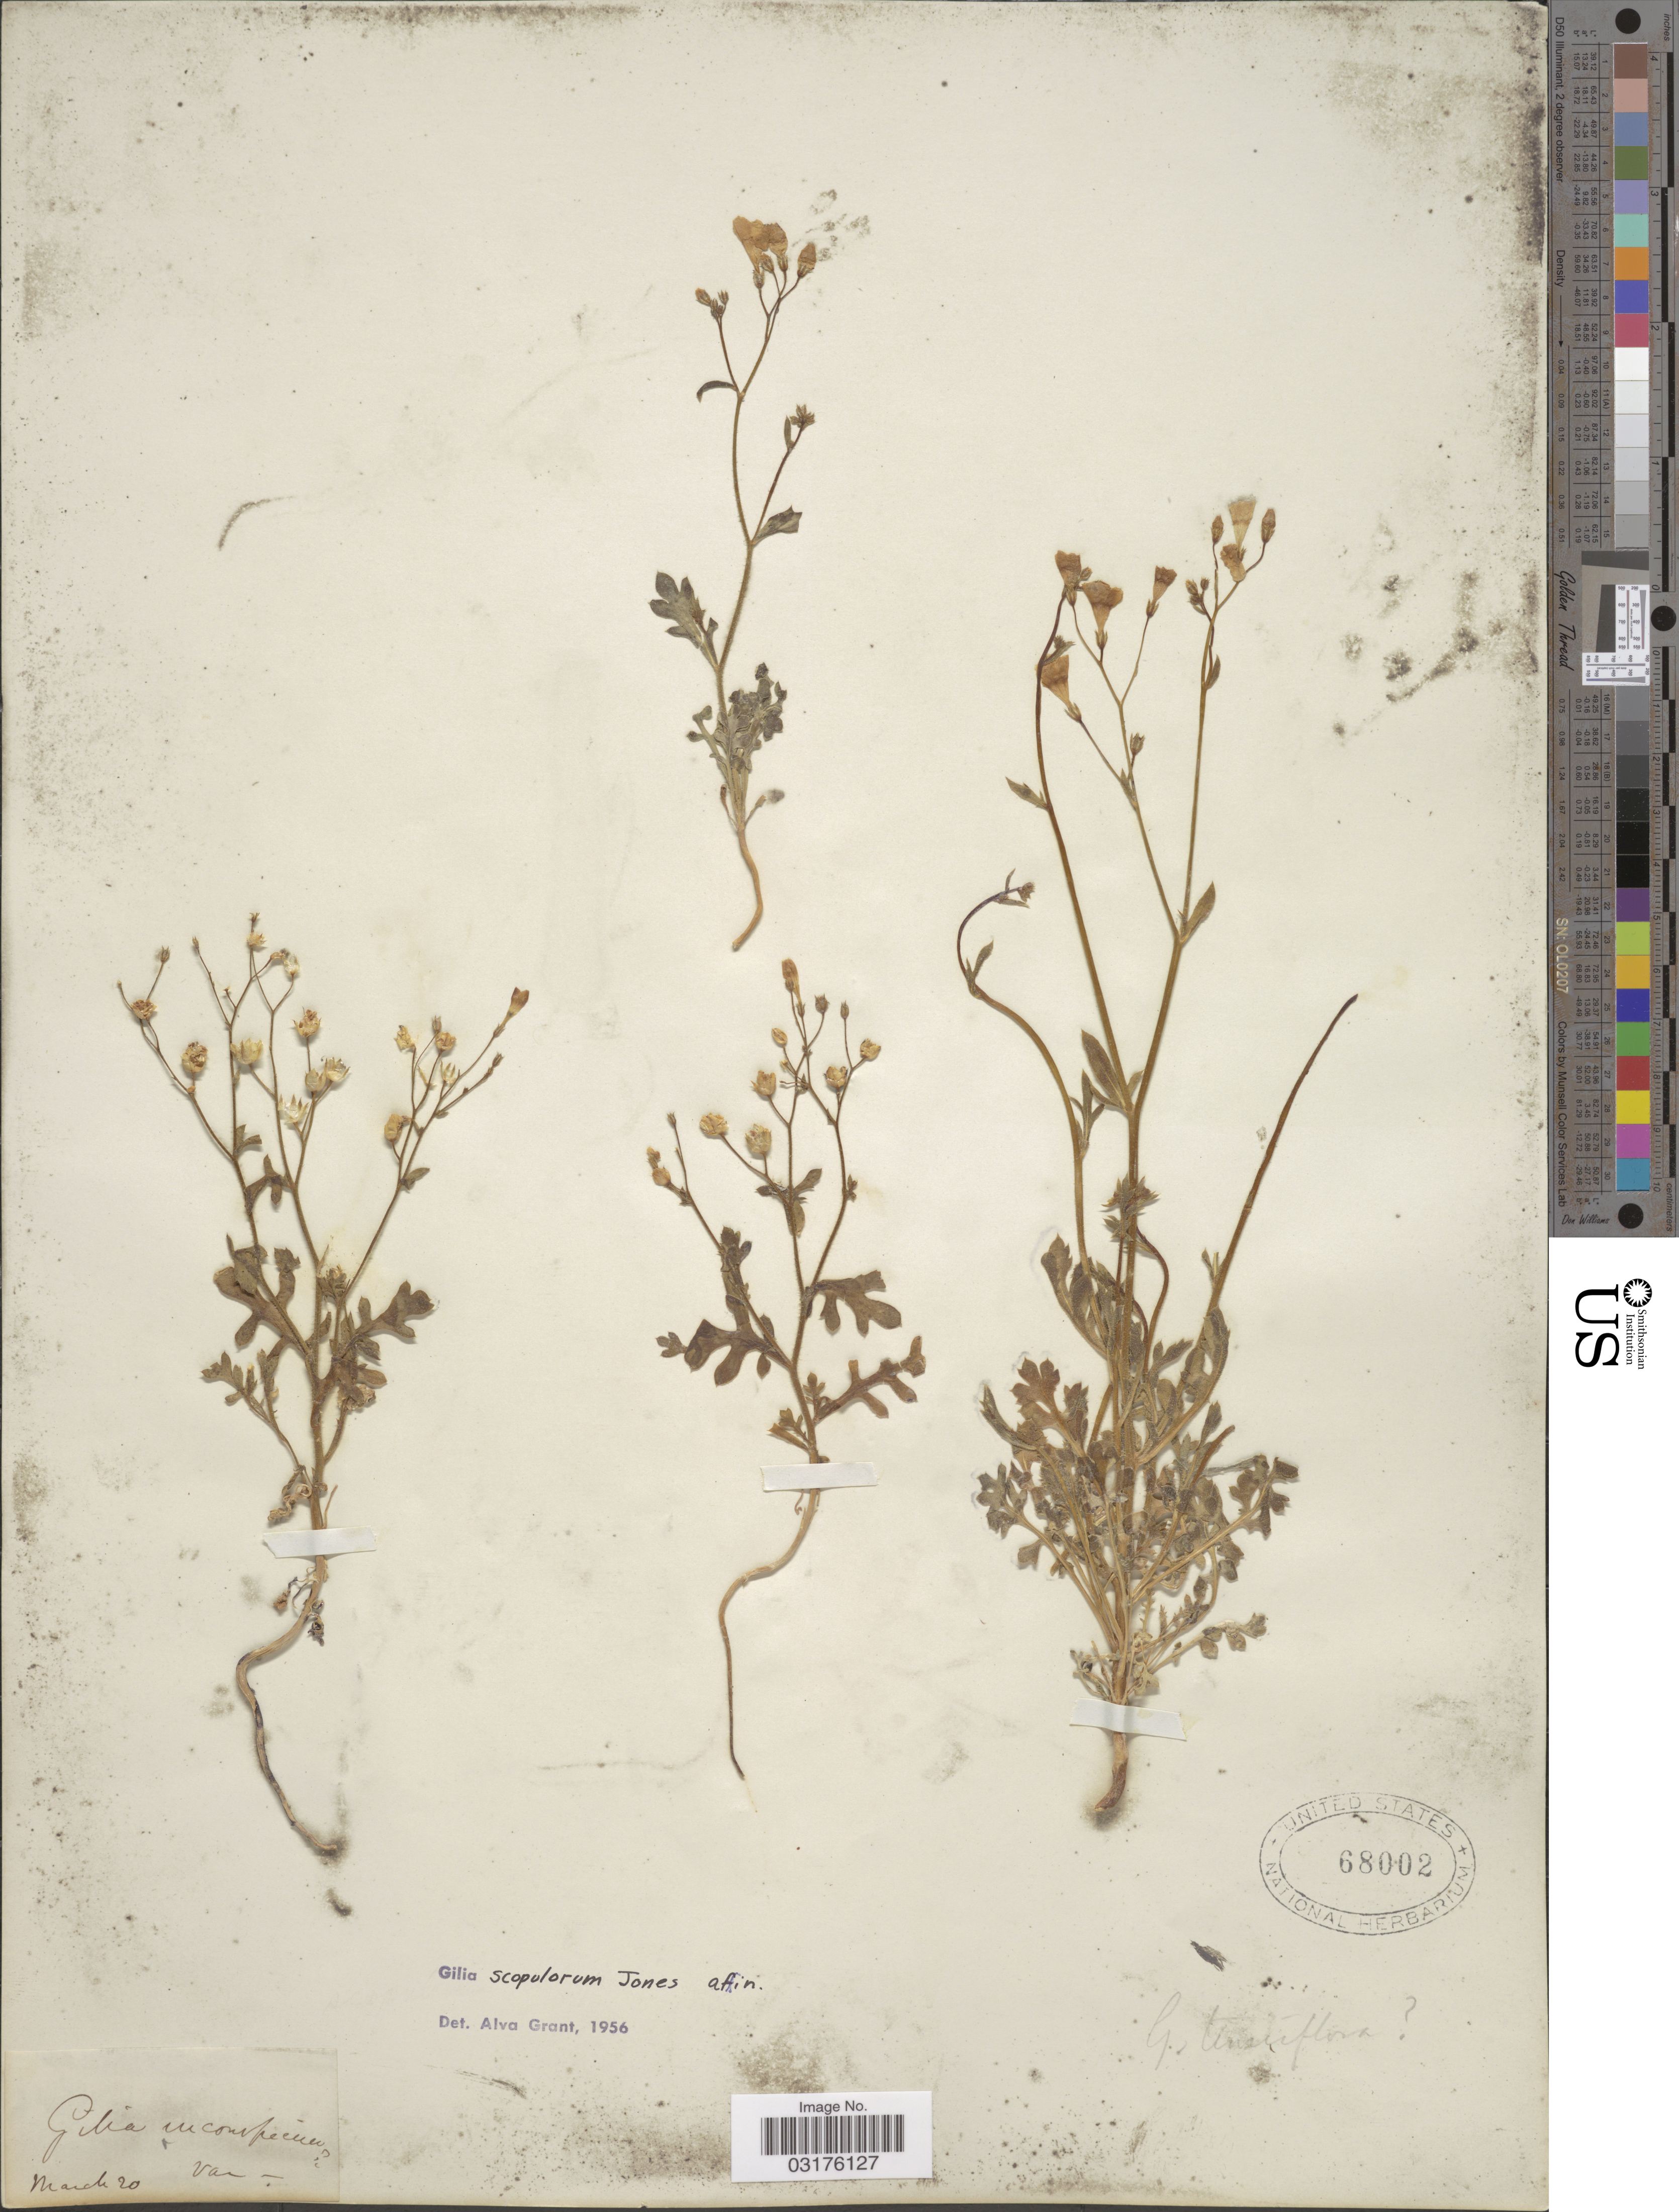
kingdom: Plantae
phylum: Tracheophyta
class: Magnoliopsida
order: Ericales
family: Polemoniaceae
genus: Gilia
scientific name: Gilia scopulorum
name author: M.E. Jones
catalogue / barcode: US 68002